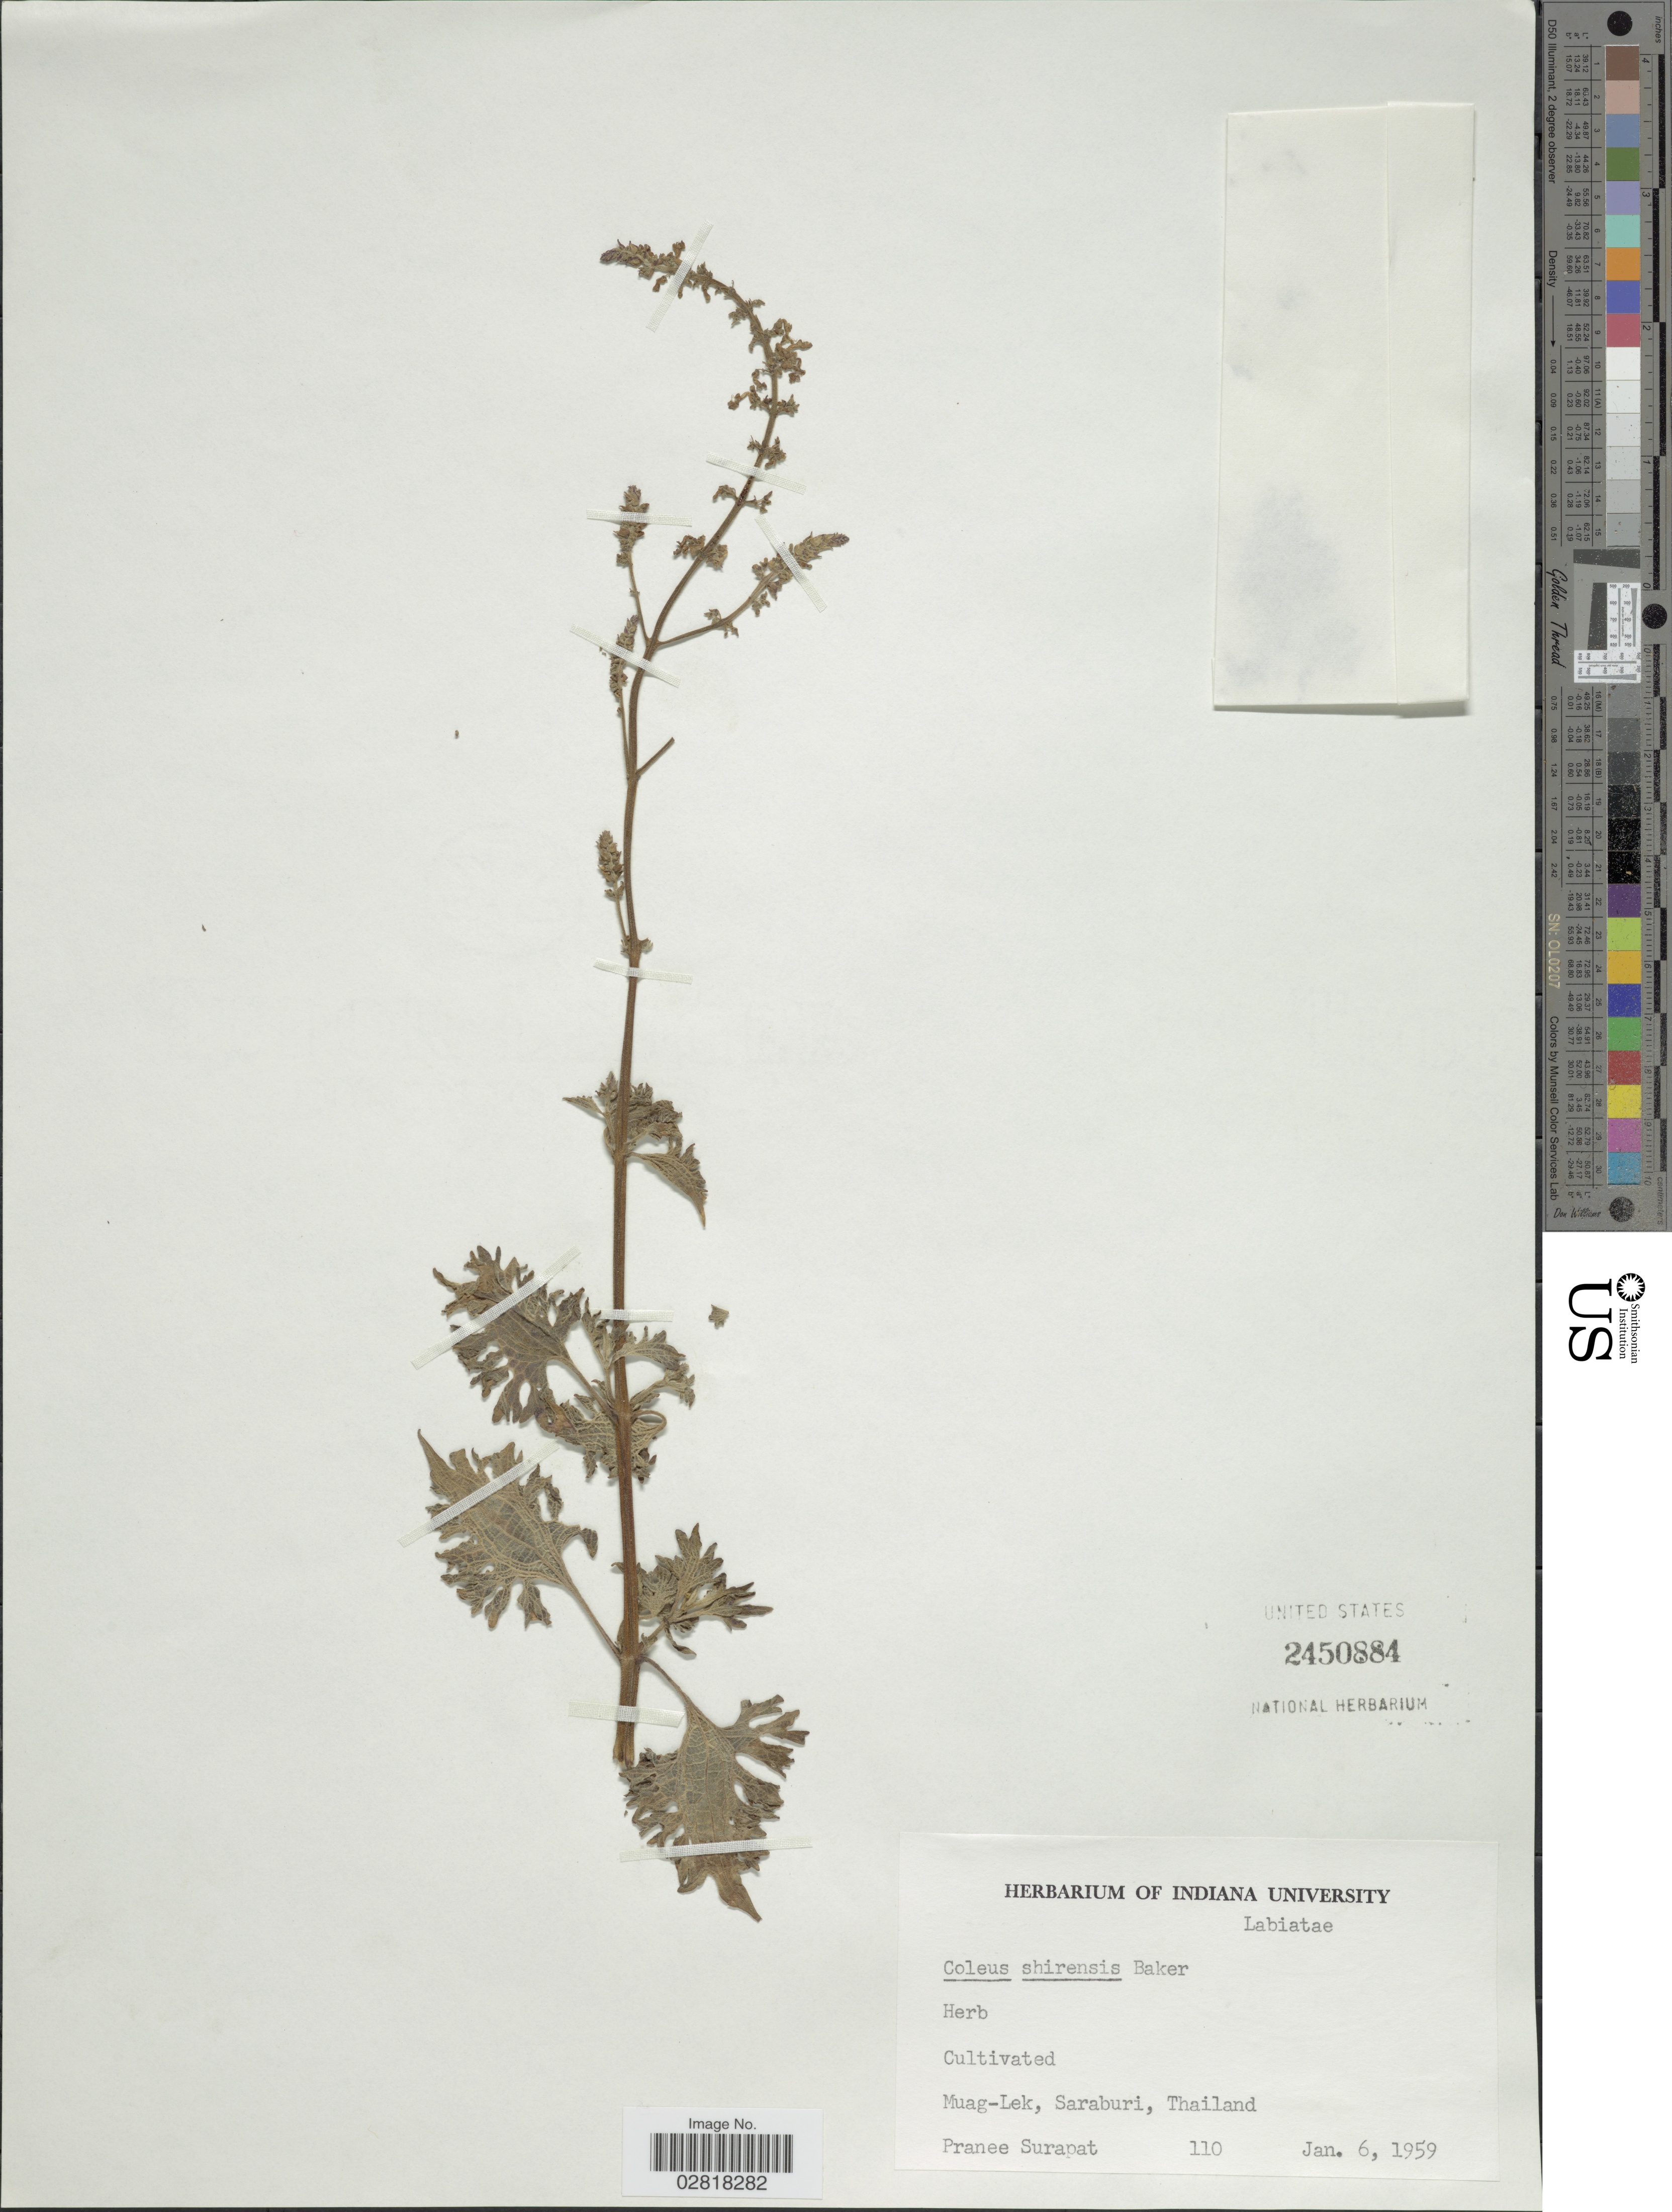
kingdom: Plantae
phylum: Tracheophyta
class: Magnoliopsida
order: Lamiales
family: Lamiaceae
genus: Plectranthus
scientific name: Plectranthus shirensis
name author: (Gürke) A.J. Paton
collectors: P. Surapat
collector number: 110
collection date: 1959-01-06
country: Thailand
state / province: Saraburi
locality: Muag-Lek.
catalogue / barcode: US 2450884